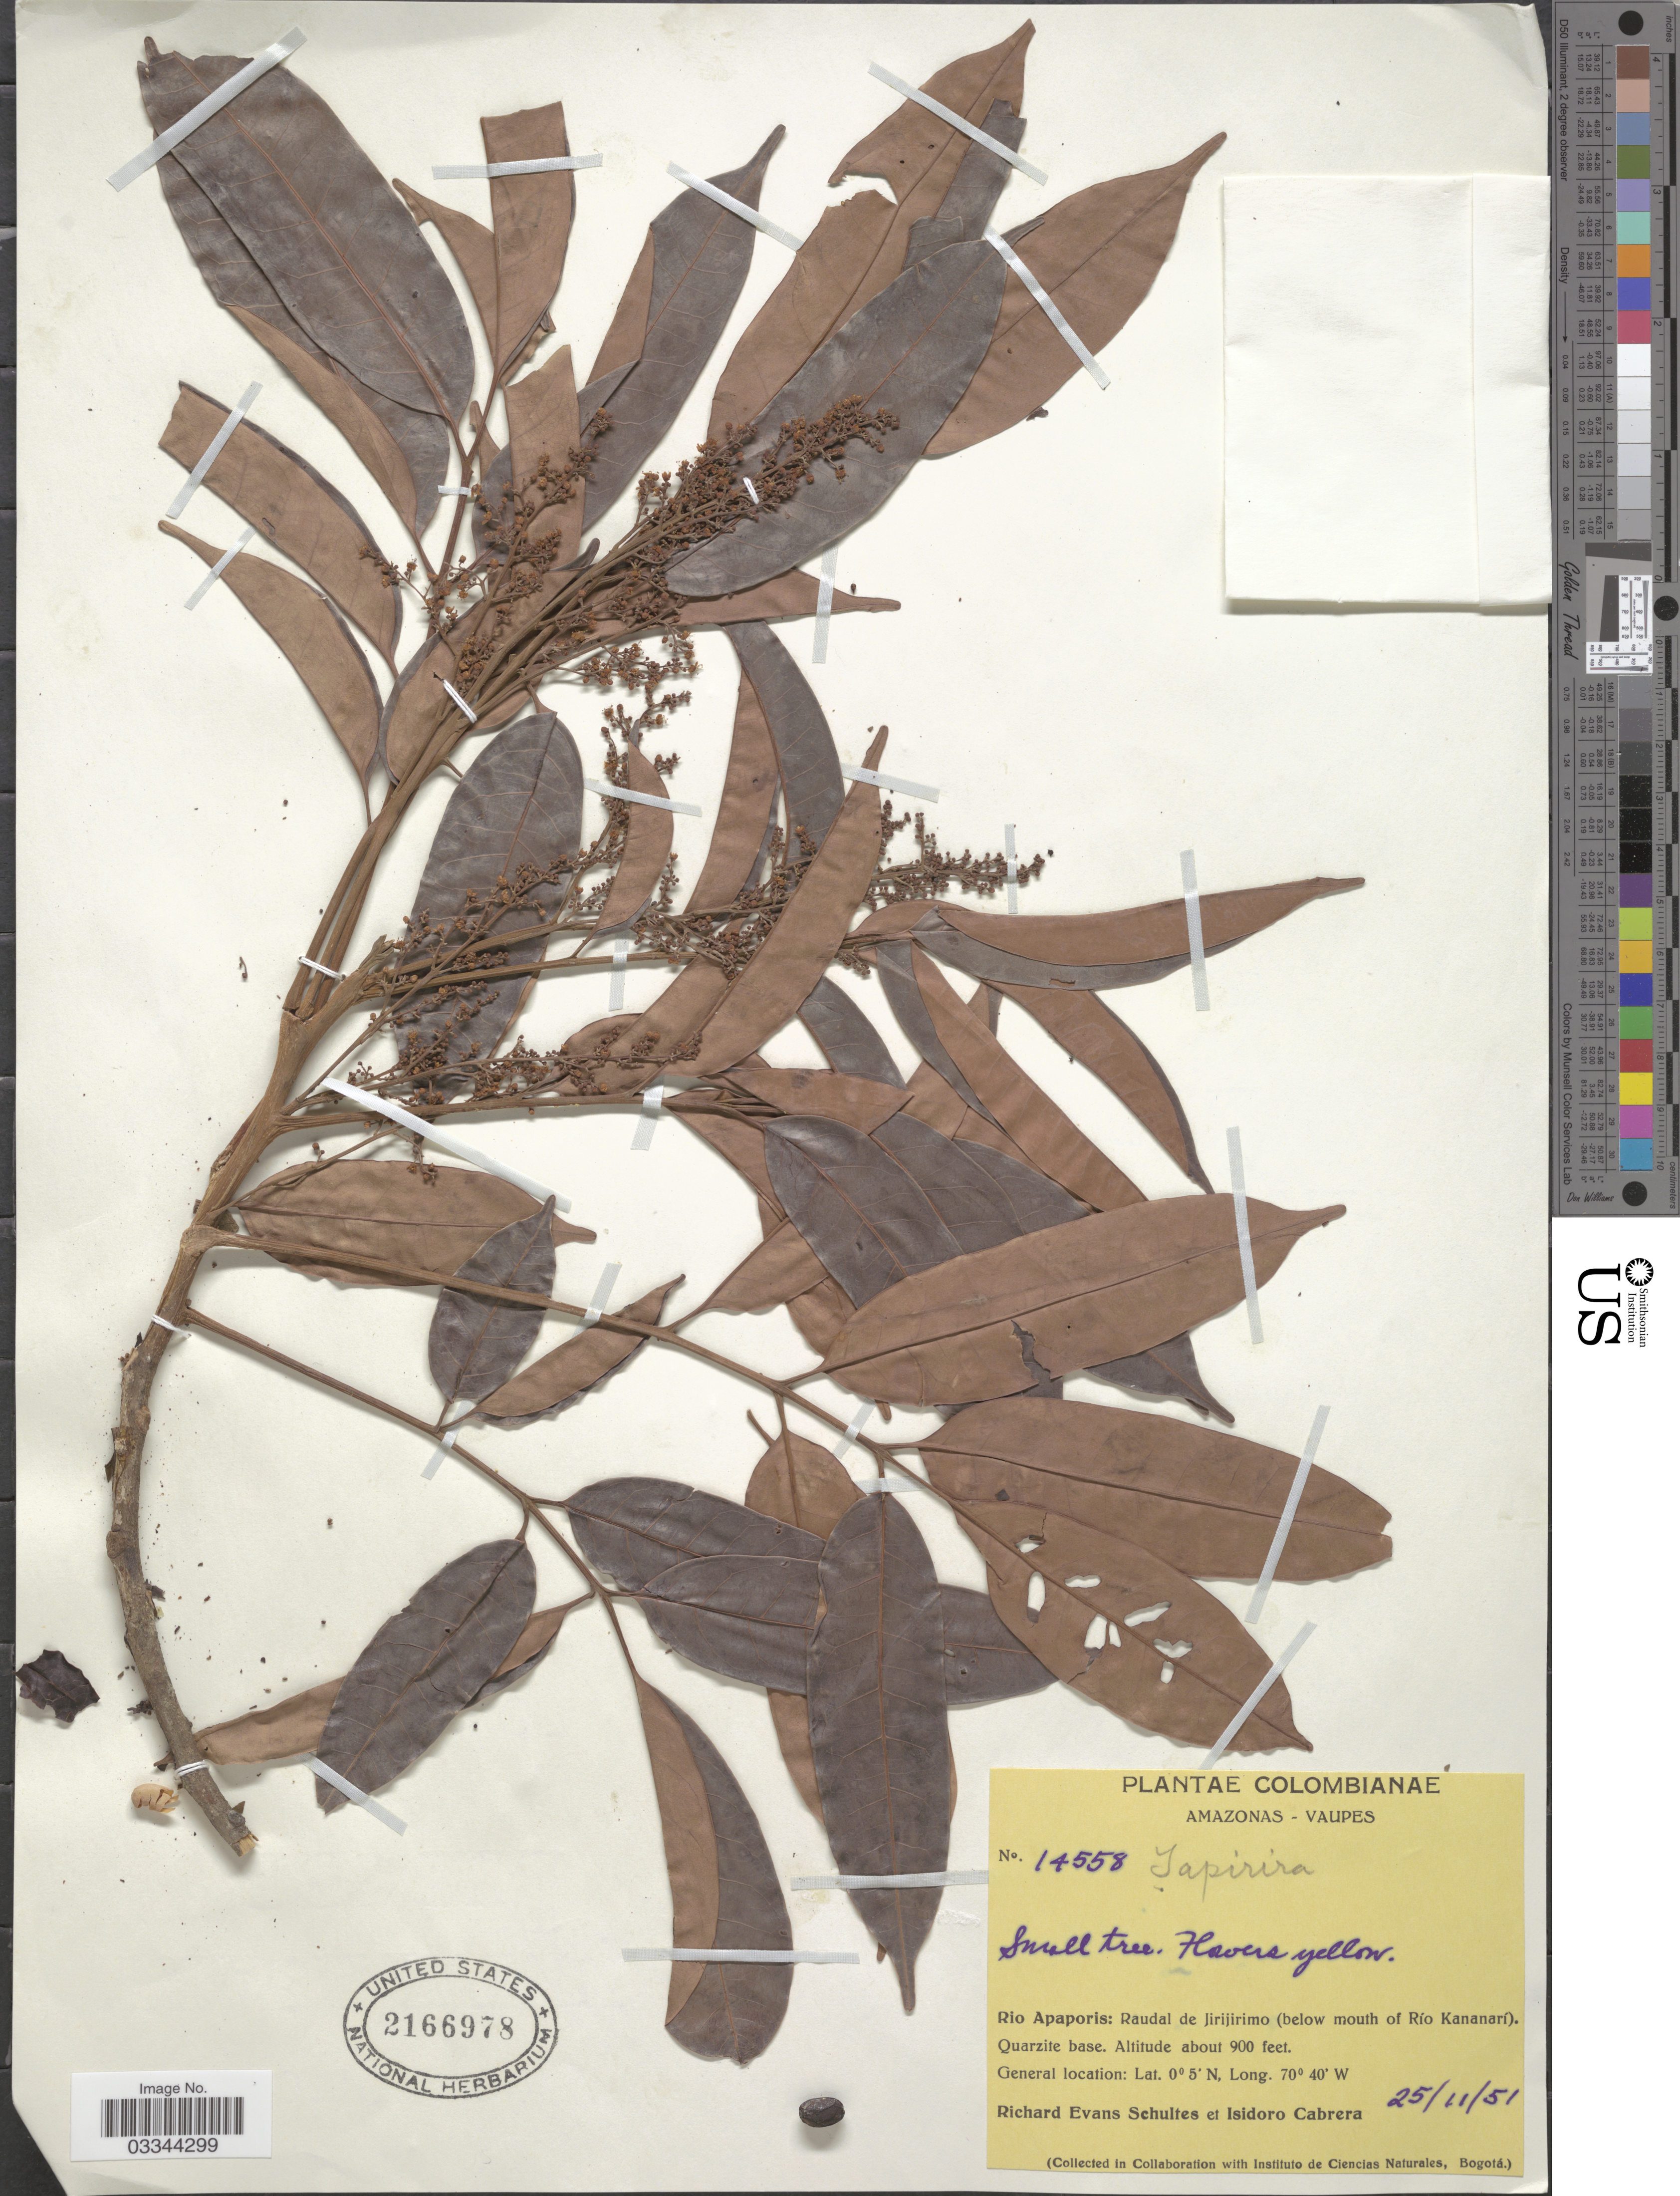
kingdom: Plantae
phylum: Tracheophyta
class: Magnoliopsida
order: Sapindales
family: Anacardiaceae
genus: Tapirira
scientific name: Tapirira sp.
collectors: R. E. Schultes & I. Cabrera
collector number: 14558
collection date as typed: Transcribed d/m/y: 25/11/51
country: Colombia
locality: Amazonas - Vaupes. Rio Apaporis: Raudal de Jirijirimo (below mouth of Río Kananarí). Quartzite base.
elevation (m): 274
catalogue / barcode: US 2166978